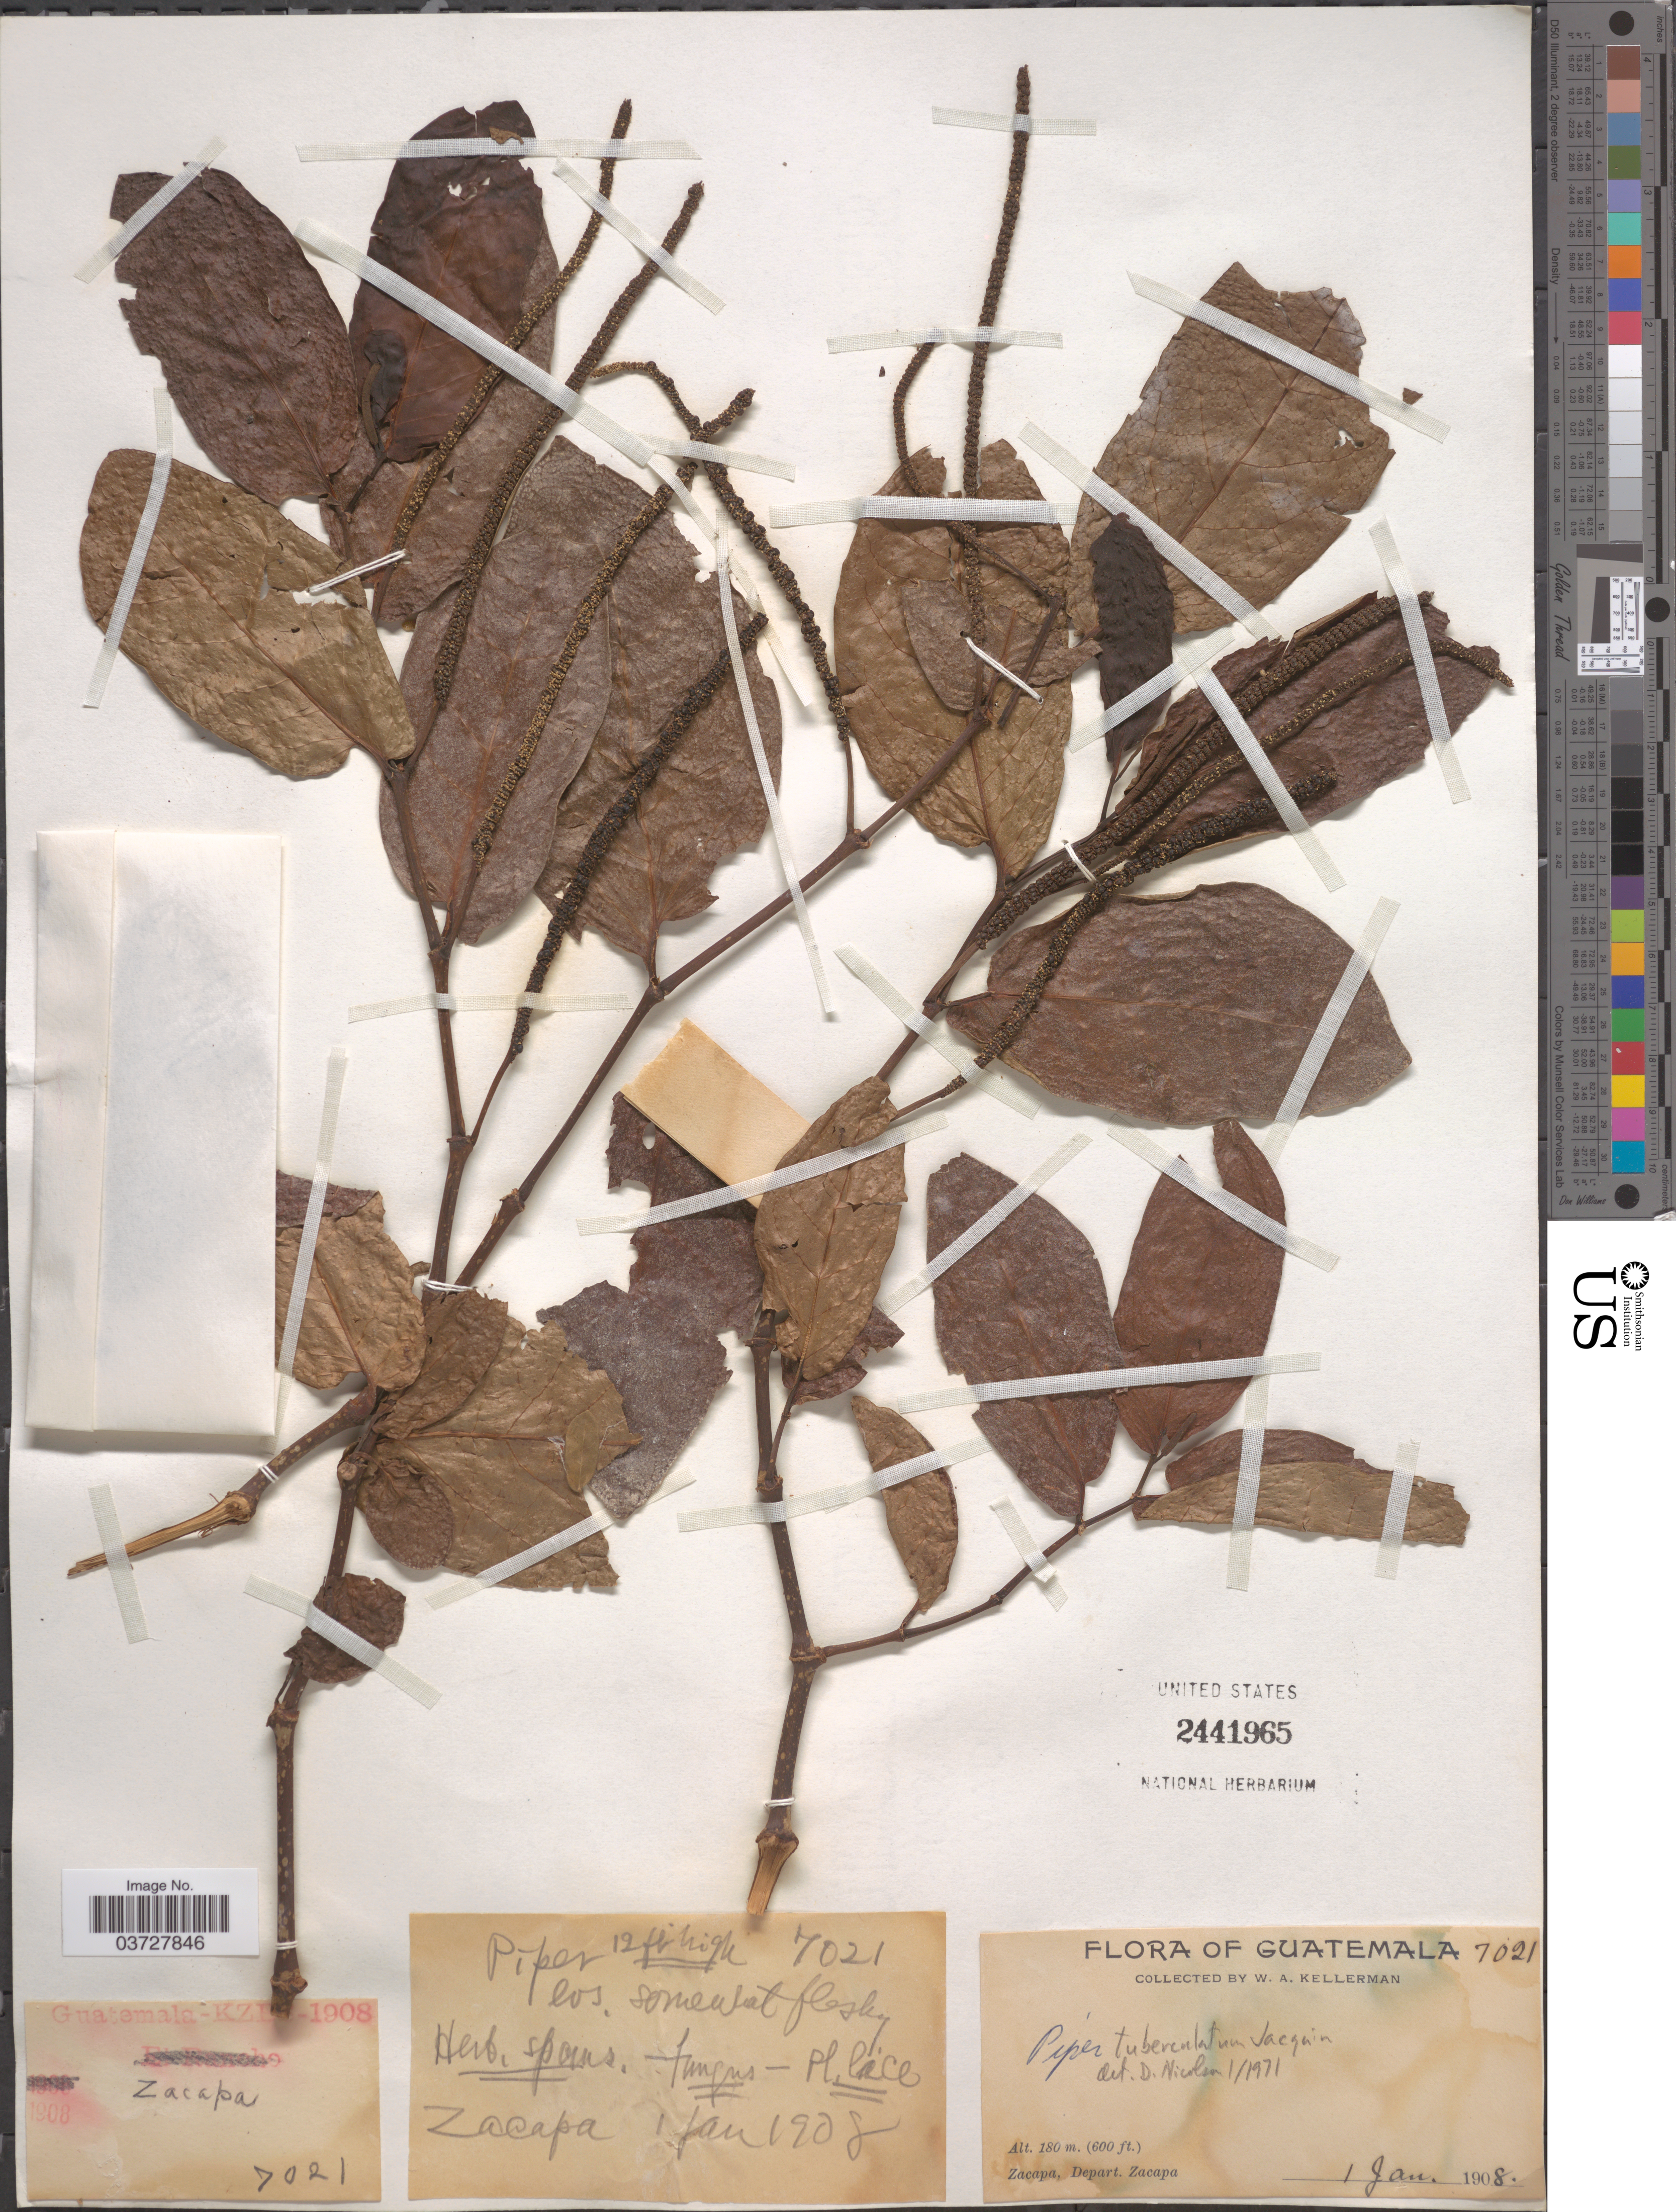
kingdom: Plantae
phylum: Tracheophyta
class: Magnoliopsida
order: Piperales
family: Piperaceae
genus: Piper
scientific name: Piper tuberculatum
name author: Jacq.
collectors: W. Kellerman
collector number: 7021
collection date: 1908-01-01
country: Guatemala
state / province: Zacapa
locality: Zacapa, Depart. Zacapa.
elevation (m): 180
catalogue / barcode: US 2441965